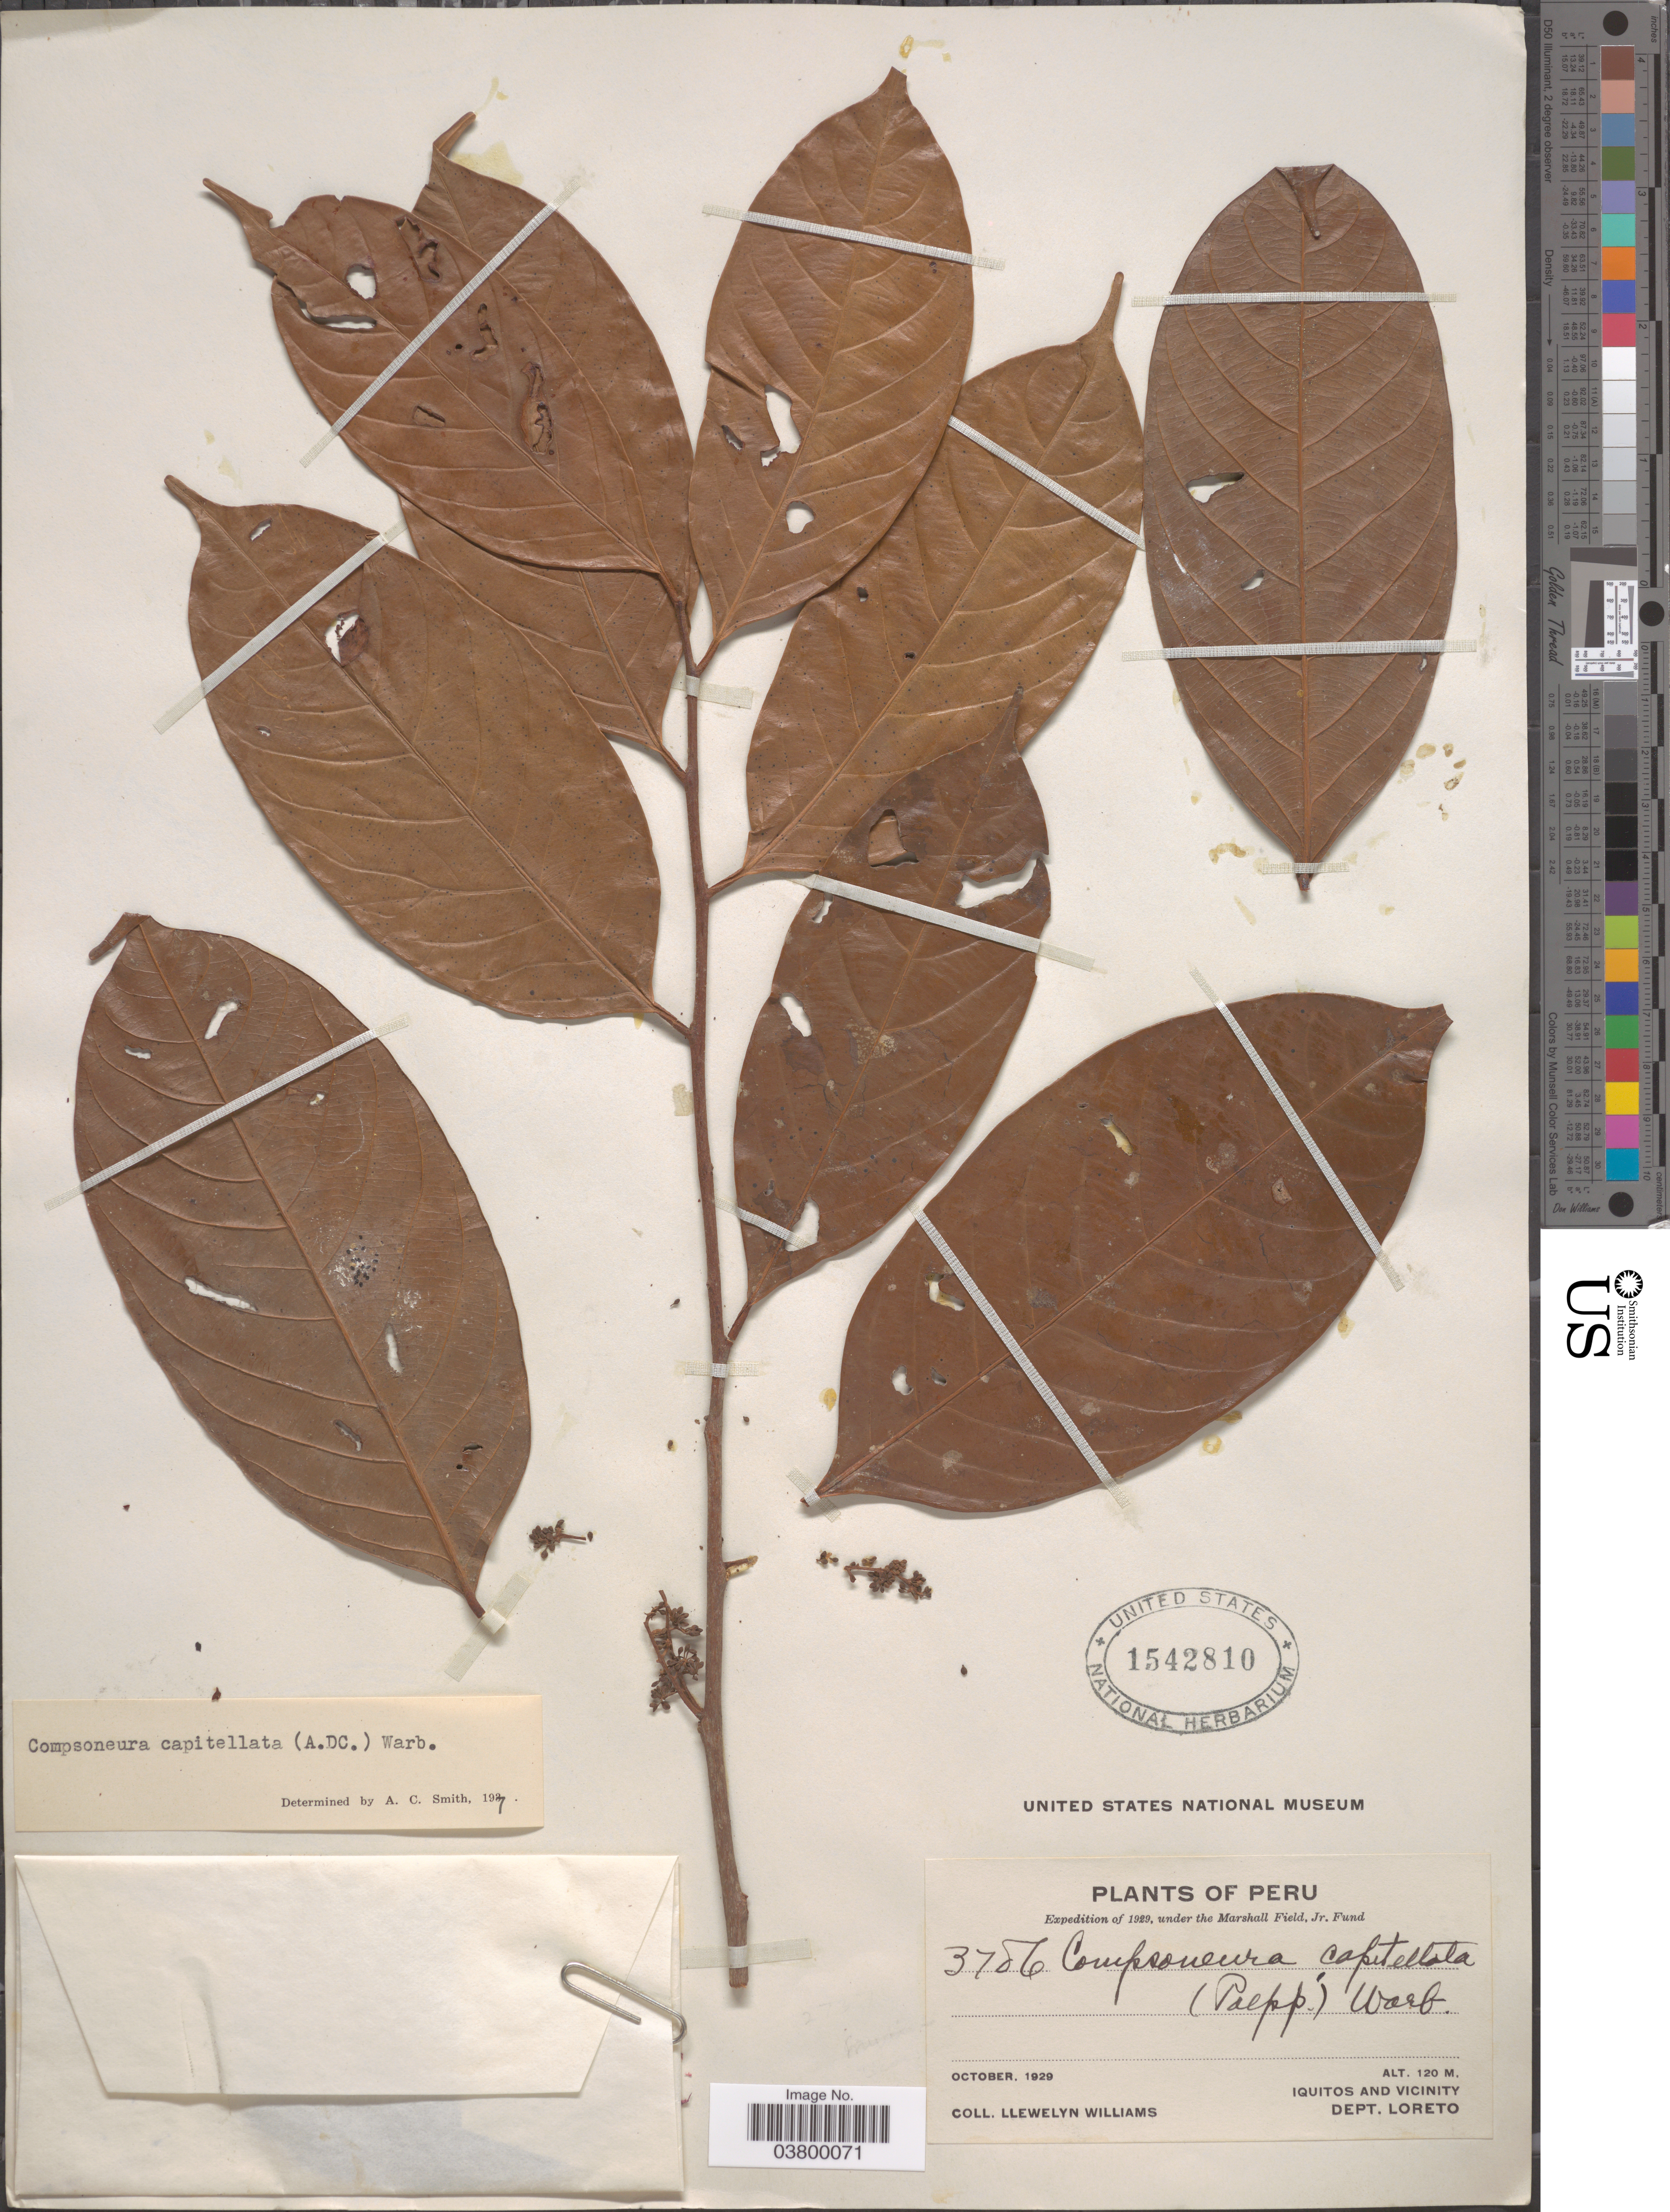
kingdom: Plantae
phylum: Tracheophyta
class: Magnoliopsida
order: Magnoliales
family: Myristicaceae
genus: Compsoneura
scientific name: Compsoneura capitellata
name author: (A. DC.) Warb.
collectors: Ll. Williams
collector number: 3706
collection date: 1929-10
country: Peru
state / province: Loreto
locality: Iquitos and vicinity. Dept. Loreto.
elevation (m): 120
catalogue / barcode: US 1542810